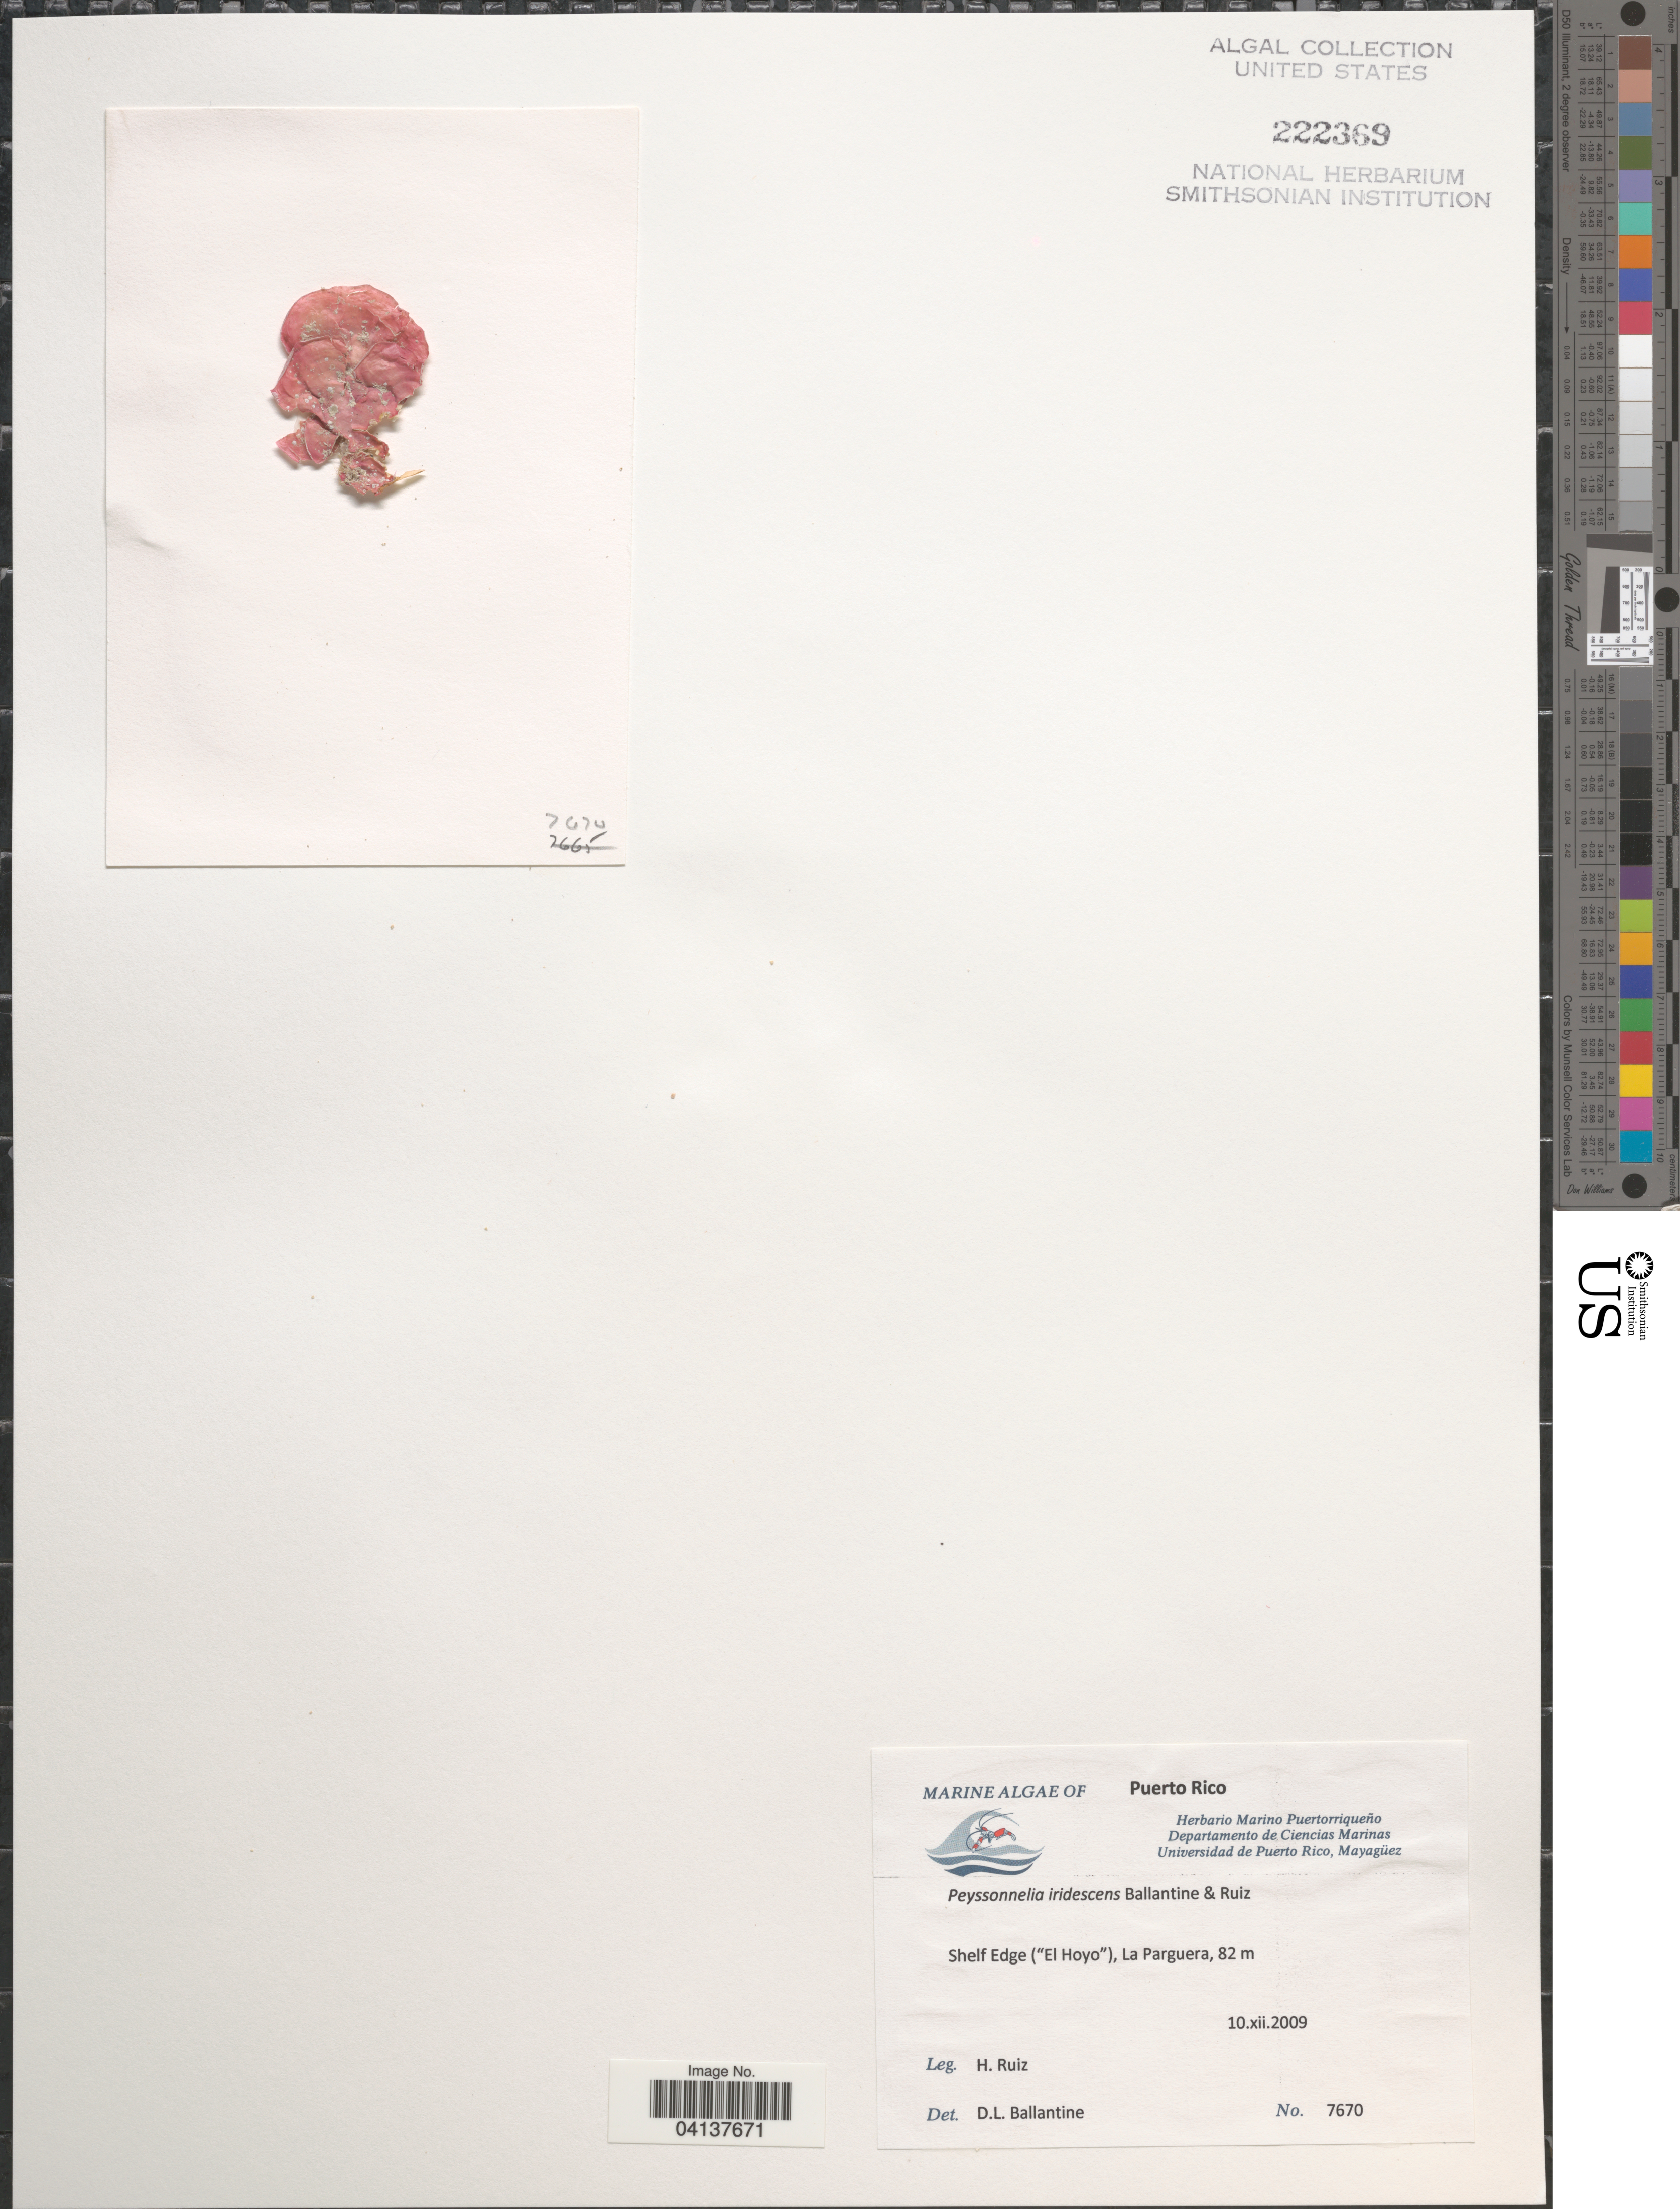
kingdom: Plantae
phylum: Rhodophyta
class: Florideophyceae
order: Peyssonneliales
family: Peyssonneliaceae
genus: Peyssonnelia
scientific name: Peyssonnelia iridescens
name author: D.L. Ballant. & H.Ruiz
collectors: H. Ruiz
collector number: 7670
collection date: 2009-12-10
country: Puerto Rico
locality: Shelf Edge ("El Hoyo"), La Parguera.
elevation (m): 82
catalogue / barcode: US 222369